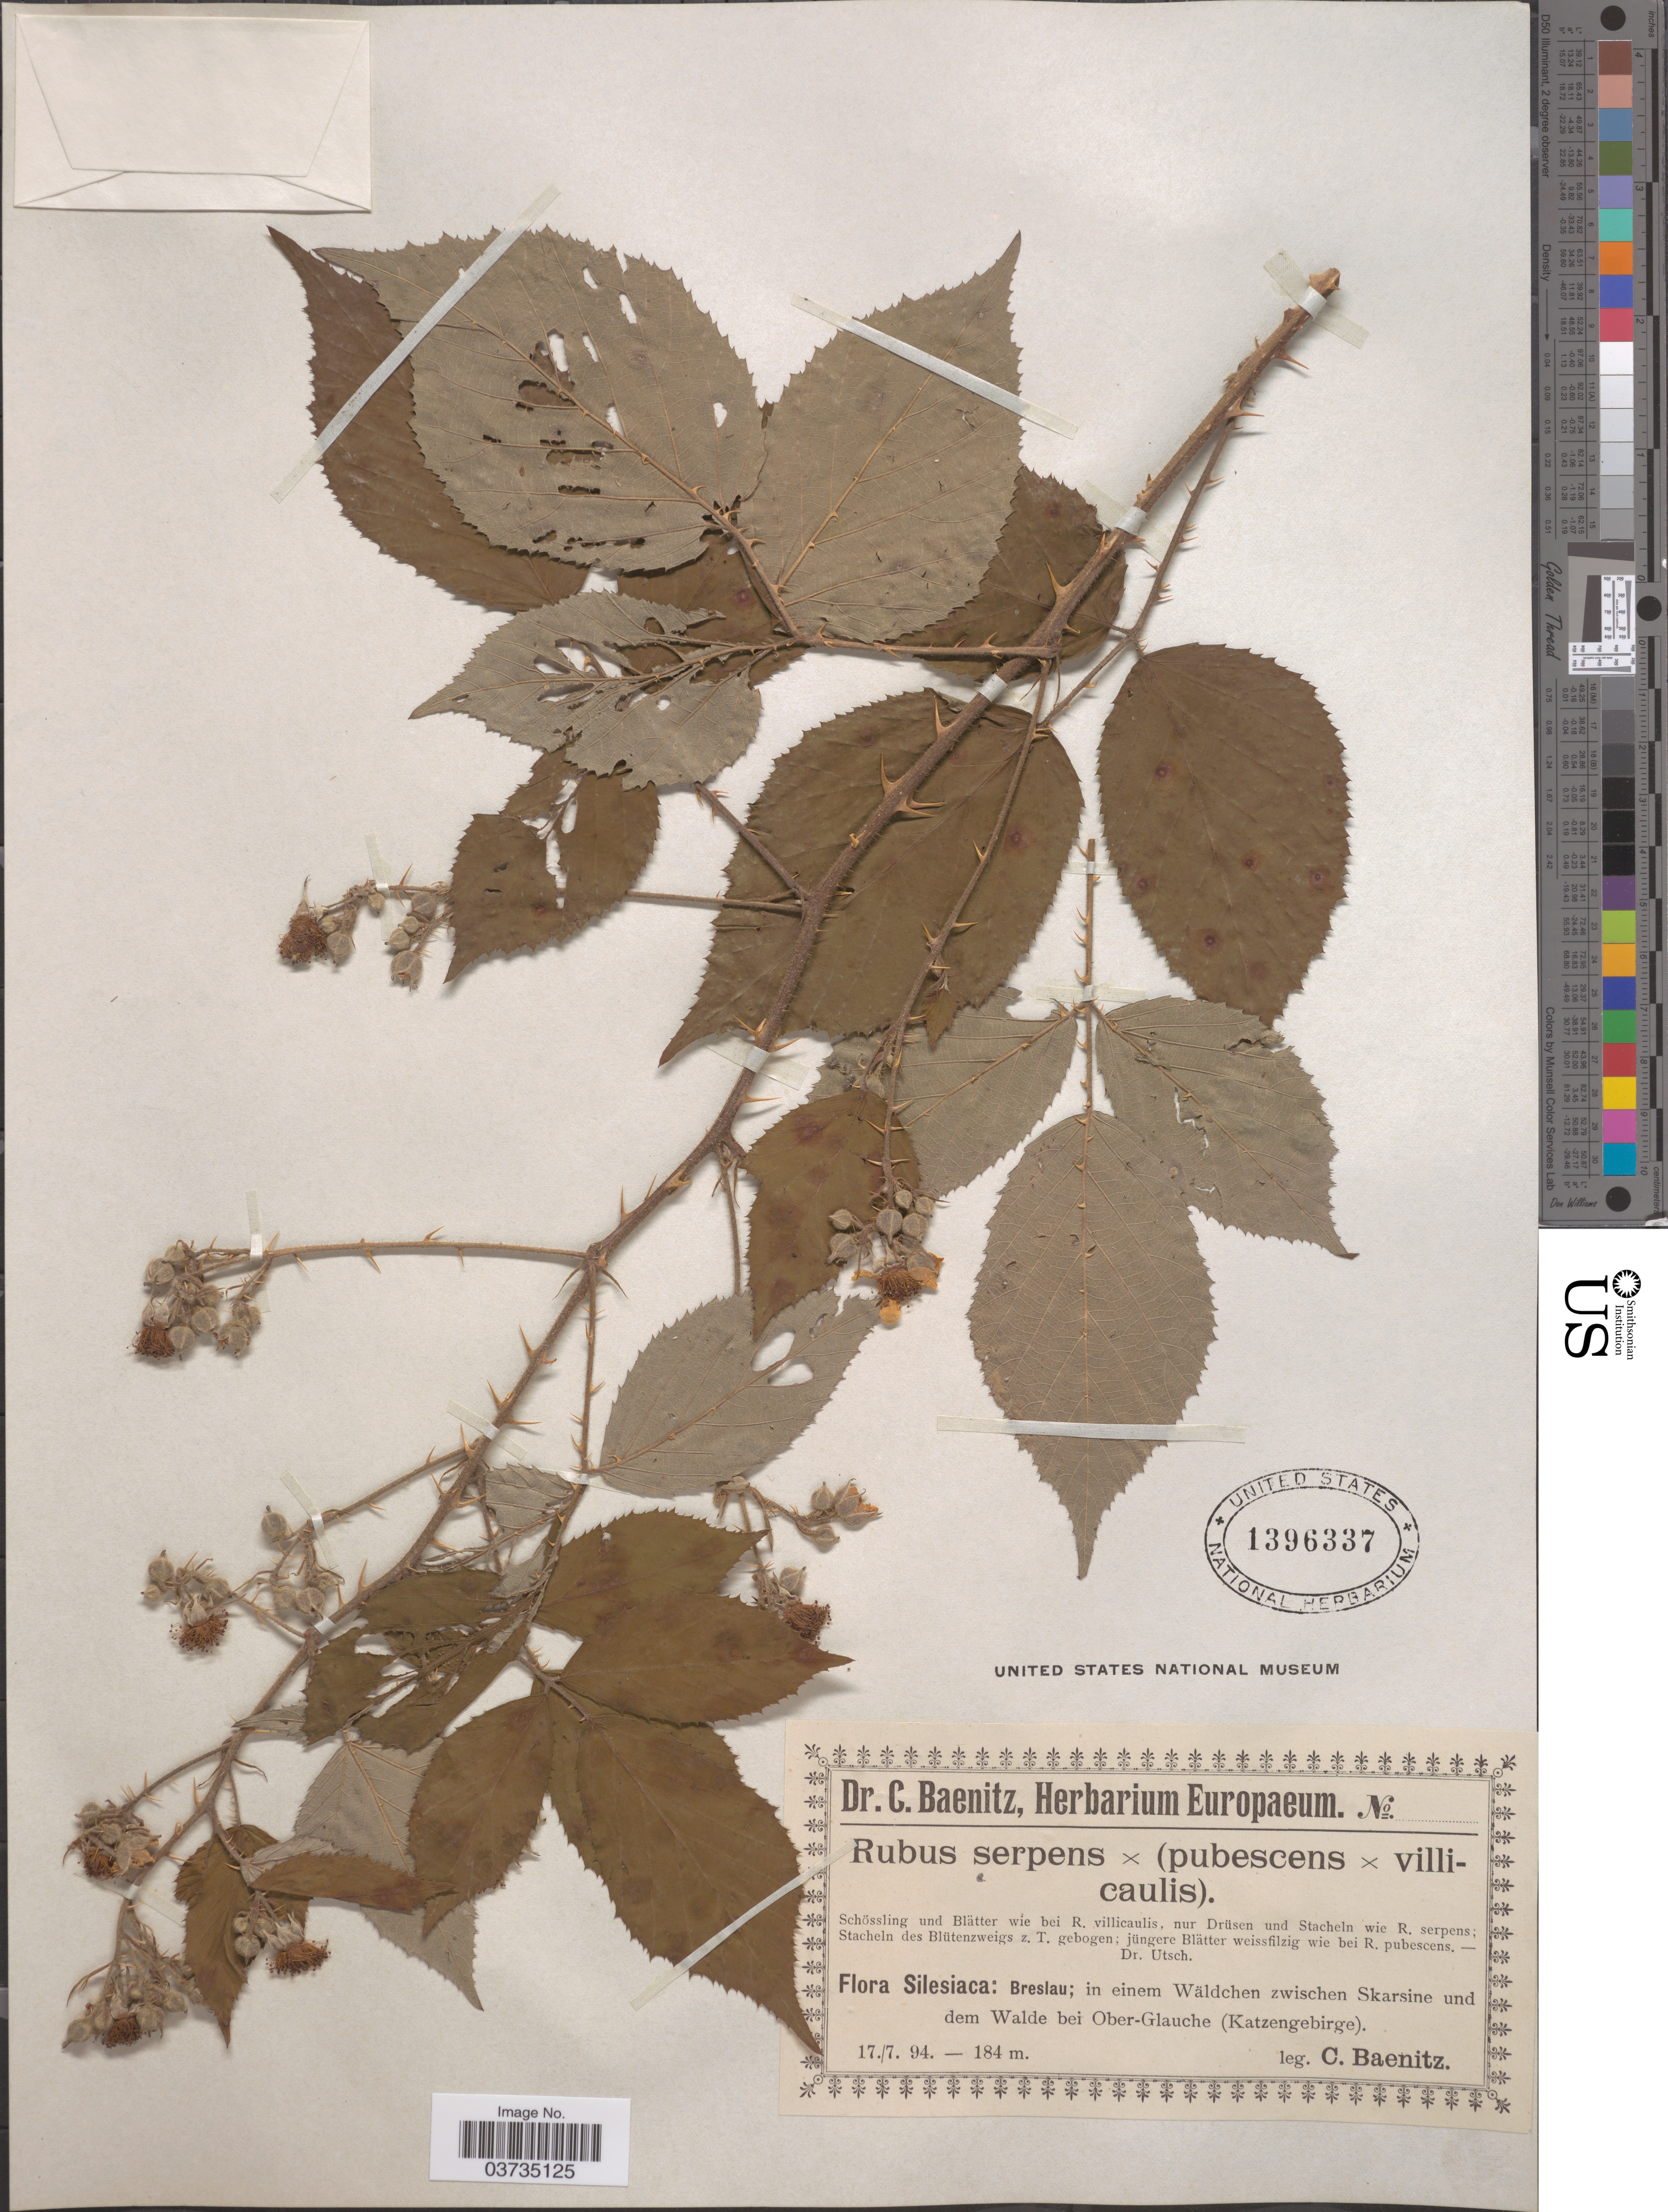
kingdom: Plantae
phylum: Tracheophyta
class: Magnoliopsida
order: Rosales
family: Rosaceae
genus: Rubus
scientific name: Rubus serpens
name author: Weihe ex Lej. & Courtois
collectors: C. G. Baenitz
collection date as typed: Transcribed d/m/y: 17/7/94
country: Poland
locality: Silesiaca: Breslau; in einem Wäldchen zwischen Skarsine und dem Walde bei Ober-Glauche (Katzengebirge).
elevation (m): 184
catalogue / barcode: US 1396337